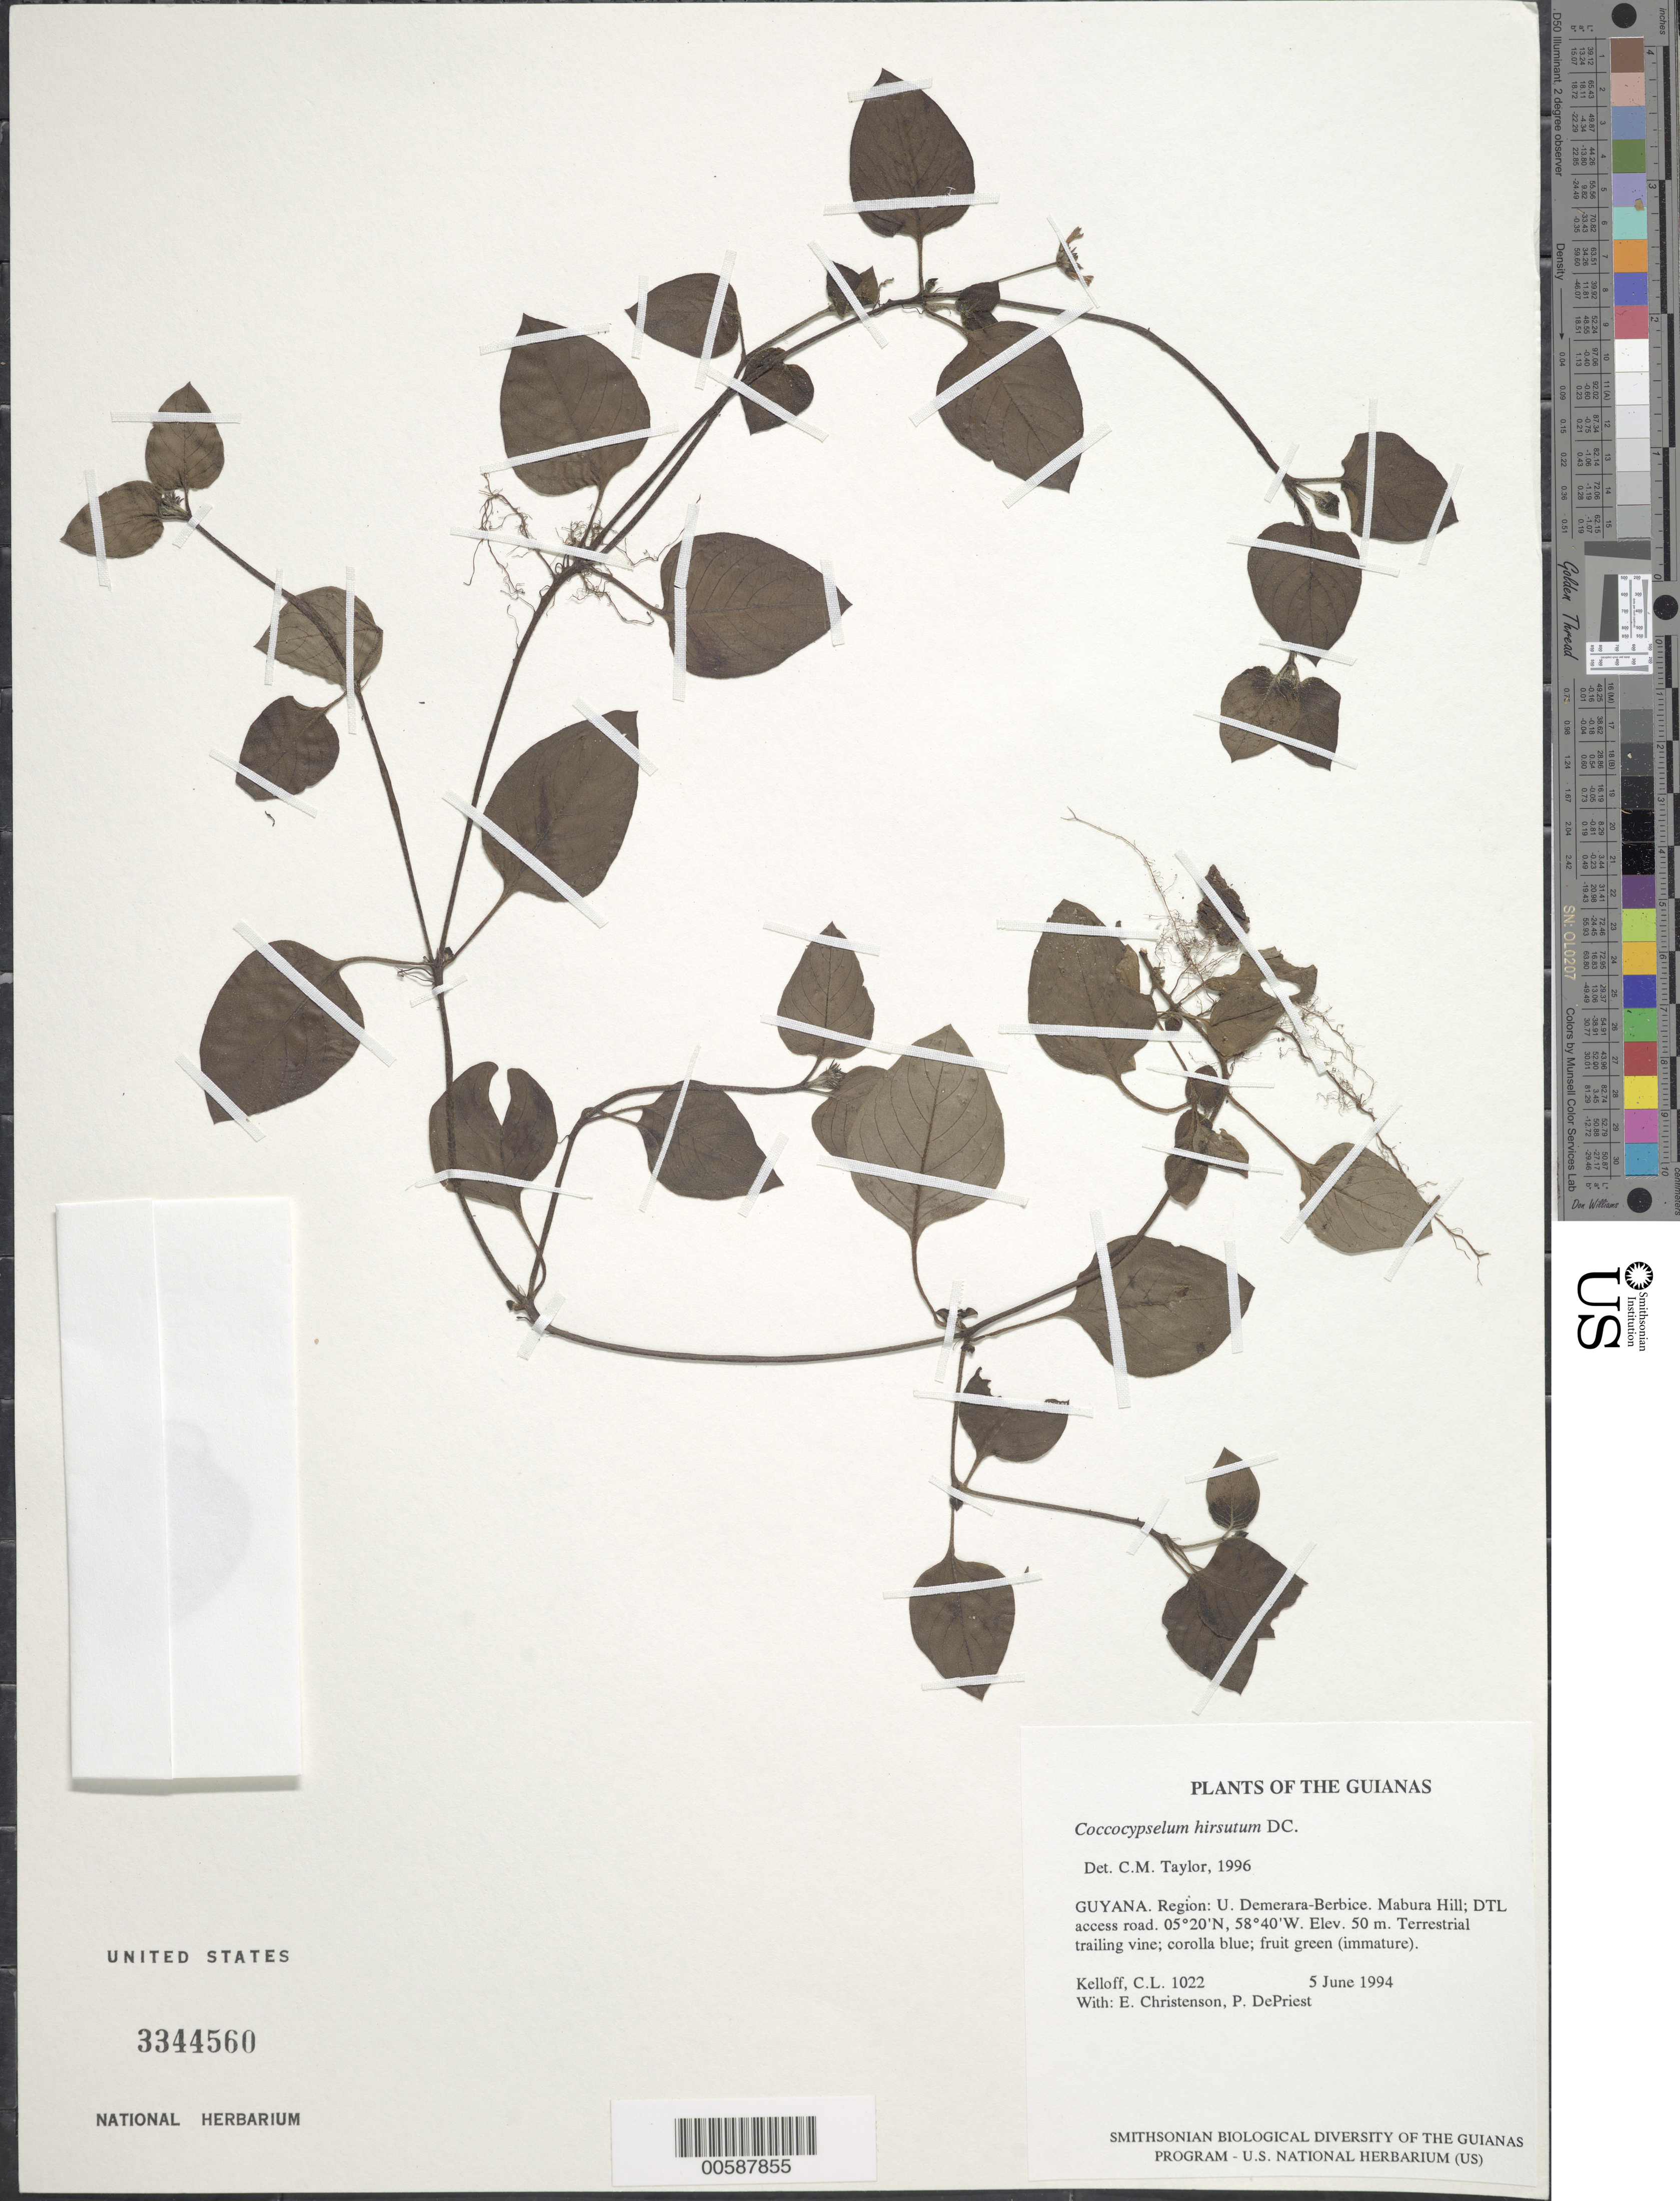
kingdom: Plantae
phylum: Tracheophyta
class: Magnoliopsida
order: Gentianales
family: Rubiaceae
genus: Coccocypselum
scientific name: Coccocypselum guianense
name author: (Aubl.) K. Schum.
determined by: Costa, C. B.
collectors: C. L. Kelloff, E. A. Christenson & P. DePriest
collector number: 1022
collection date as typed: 5 June 1994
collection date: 1994-06-05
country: Guyana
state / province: U. Demerara-Berbice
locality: Mabura Hill; DTL access road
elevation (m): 50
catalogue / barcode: US 3344560